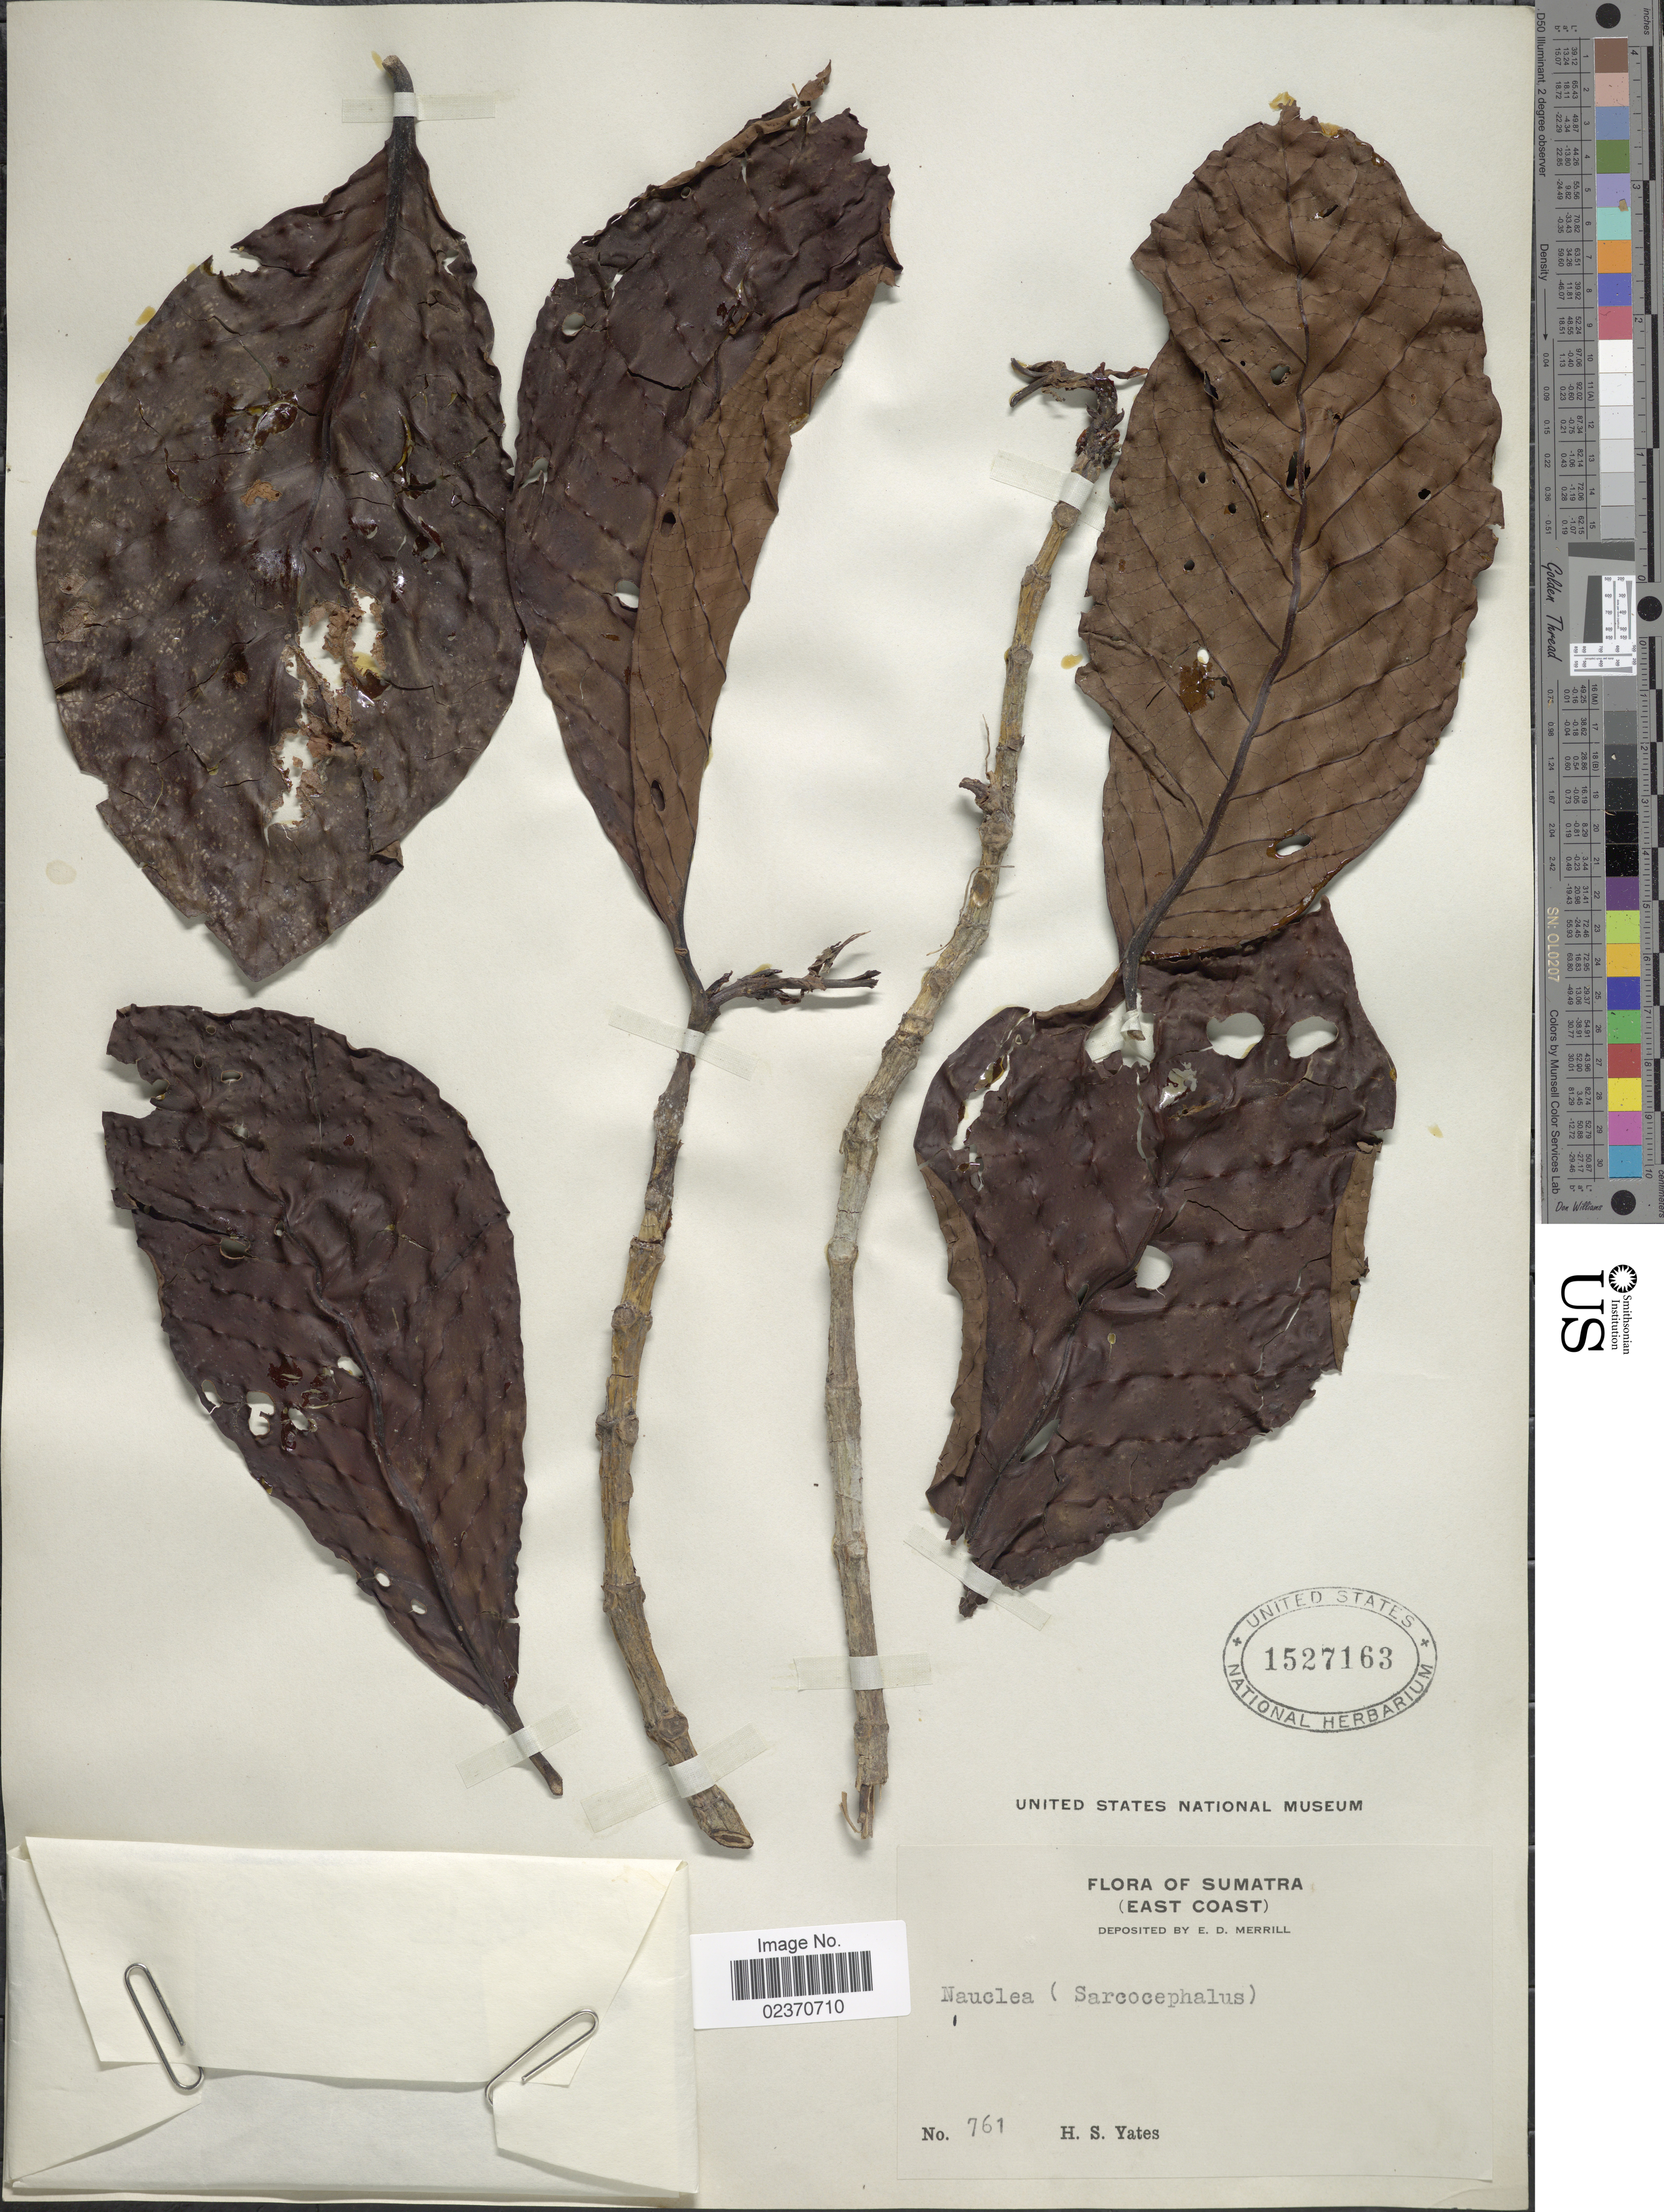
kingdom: Plantae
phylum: Tracheophyta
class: Magnoliopsida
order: Gentianales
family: Rubiaceae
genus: Nauclea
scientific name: Nauclea sp.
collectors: H. S. Yates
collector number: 761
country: Indonesia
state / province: Sumatra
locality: East Coast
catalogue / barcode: US 1527163